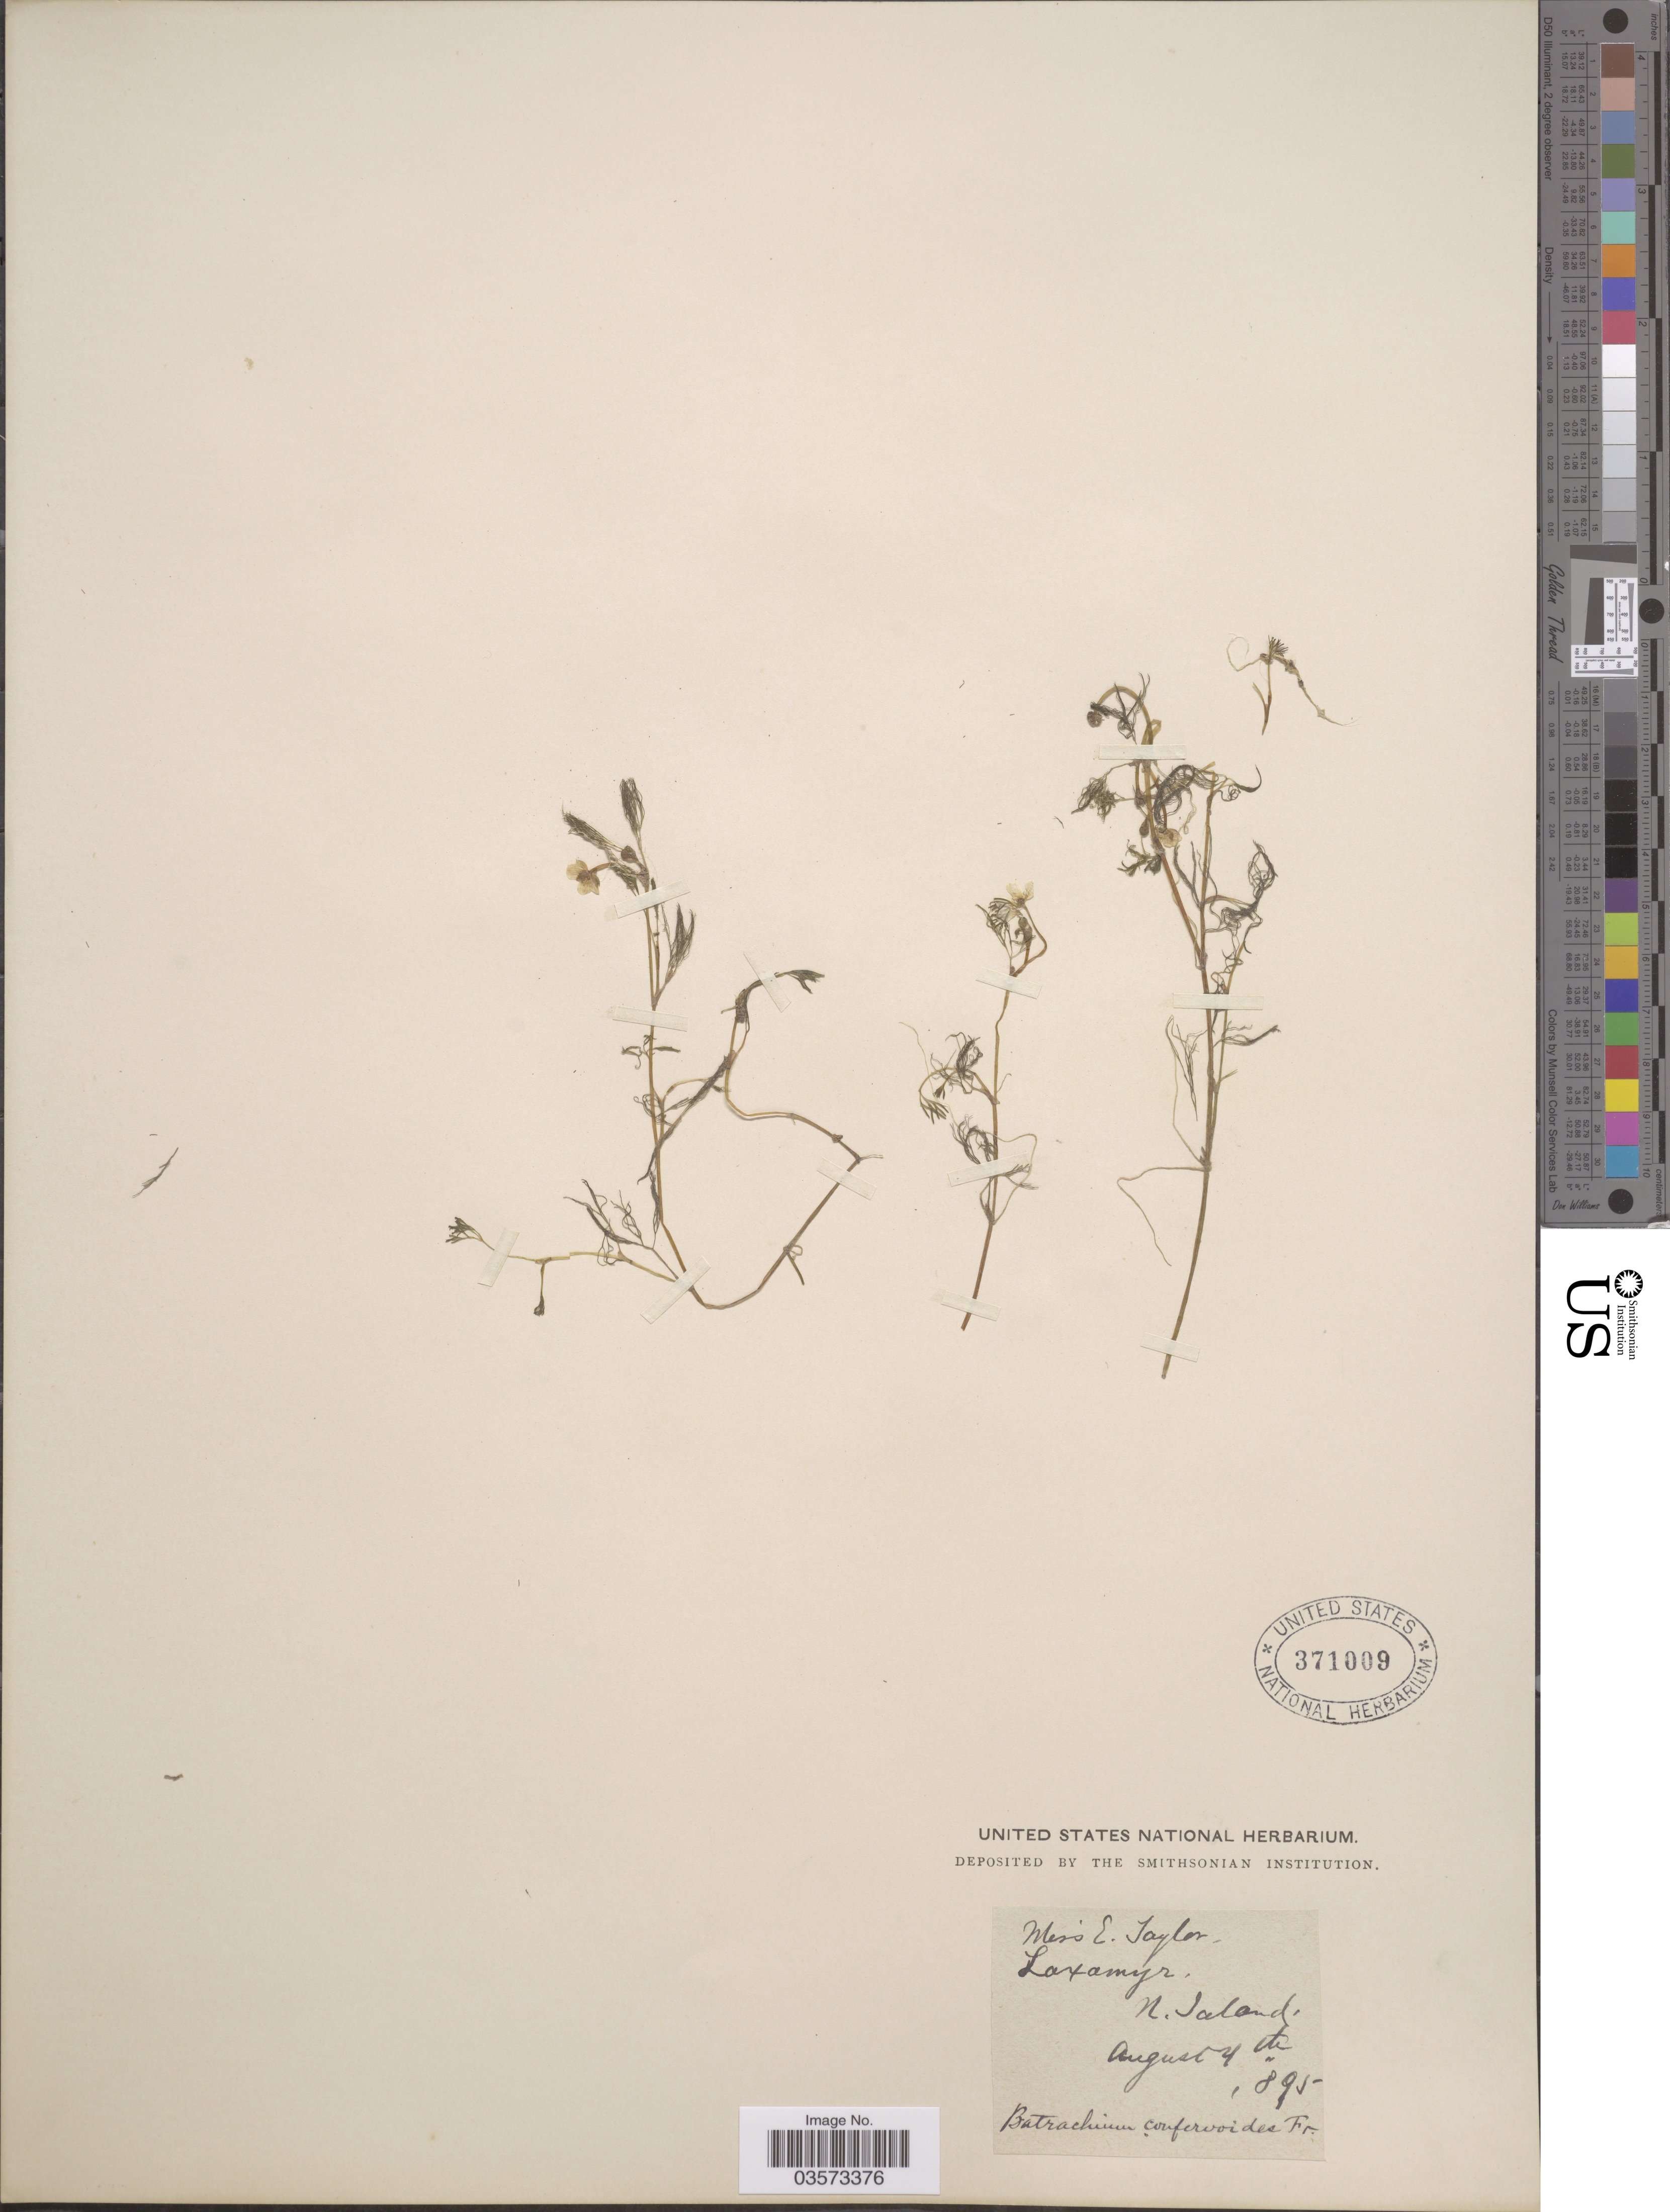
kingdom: Plantae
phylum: Tracheophyta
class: Magnoliopsida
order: Ranunculales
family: Ranunculaceae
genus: Ranunculus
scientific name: Ranunculus confervoides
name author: (Fr. a) Fr.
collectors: E. Taylor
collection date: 1895-08-04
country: Iceland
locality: Laxamyr, N. Iceland.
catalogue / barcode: US 371009